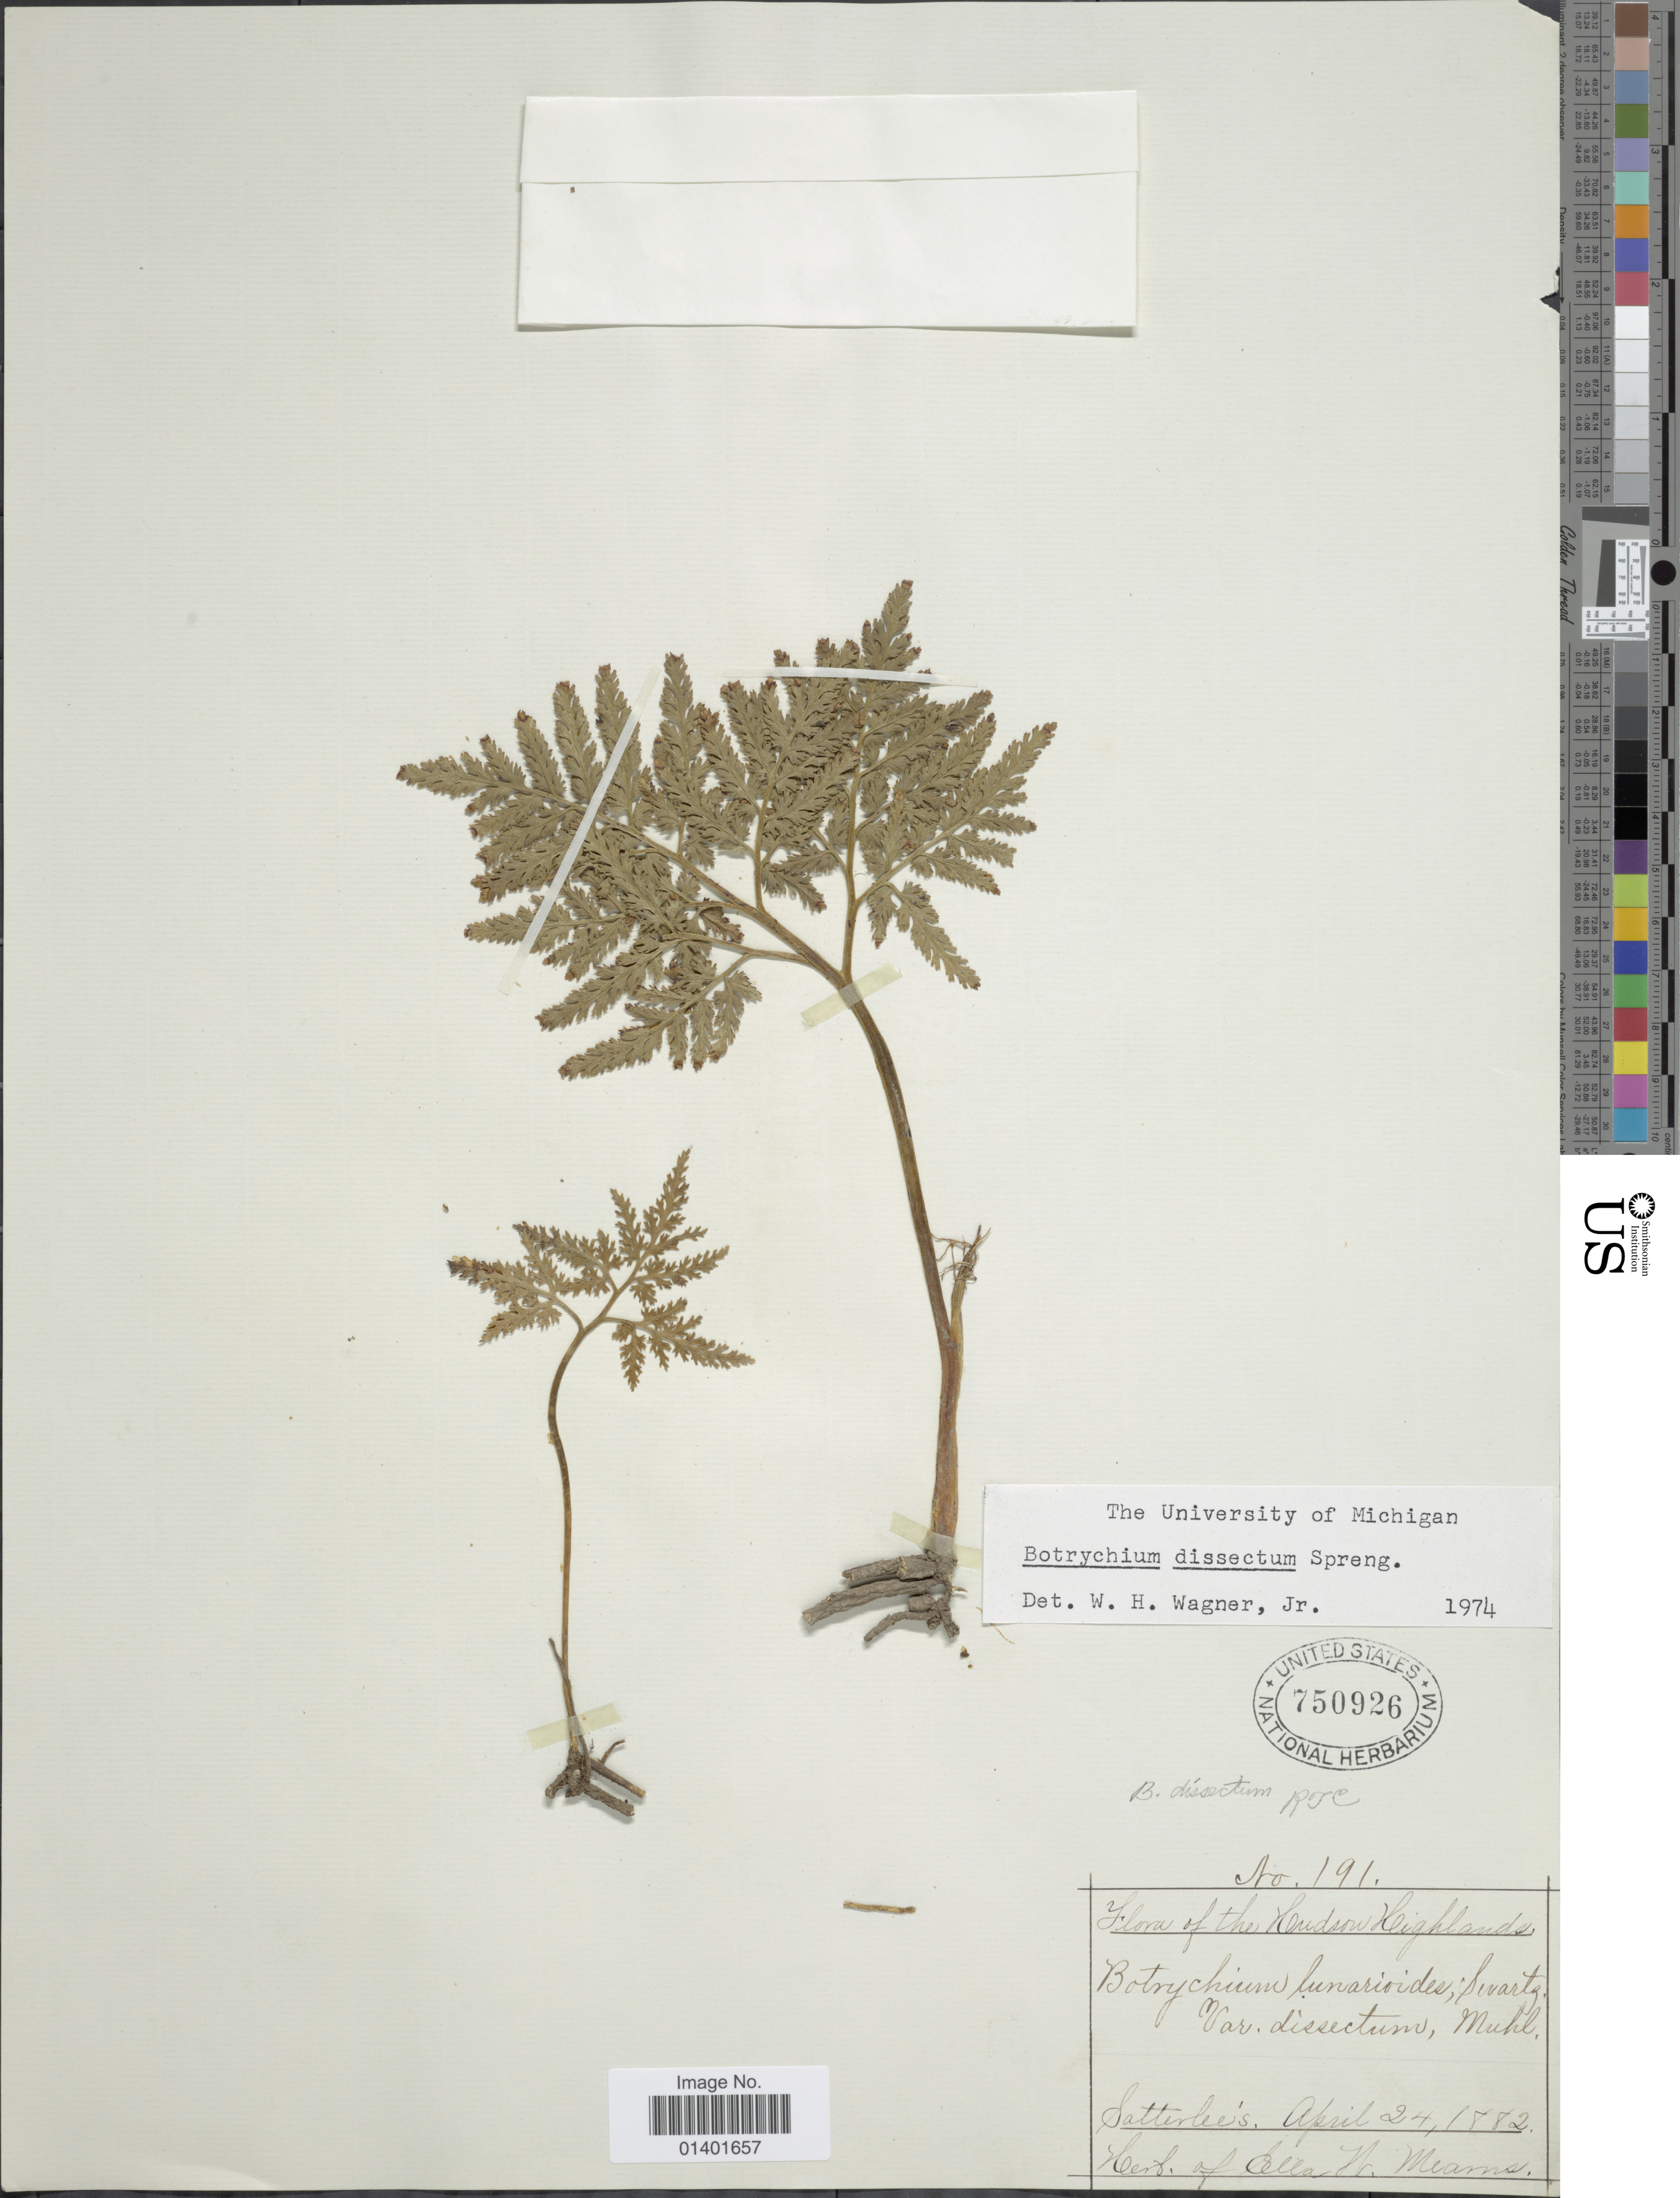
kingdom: Plantae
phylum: Tracheophyta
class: Polypodiopsida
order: Ophioglossales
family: Ophioglossaceae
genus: Botrychium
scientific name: Botrychium dissectum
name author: Spreng.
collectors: ex herb. Ella W. Mearns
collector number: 191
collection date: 1882-04-24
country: United States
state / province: New York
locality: Hudson Highlands, Satterlee's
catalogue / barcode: US 750926